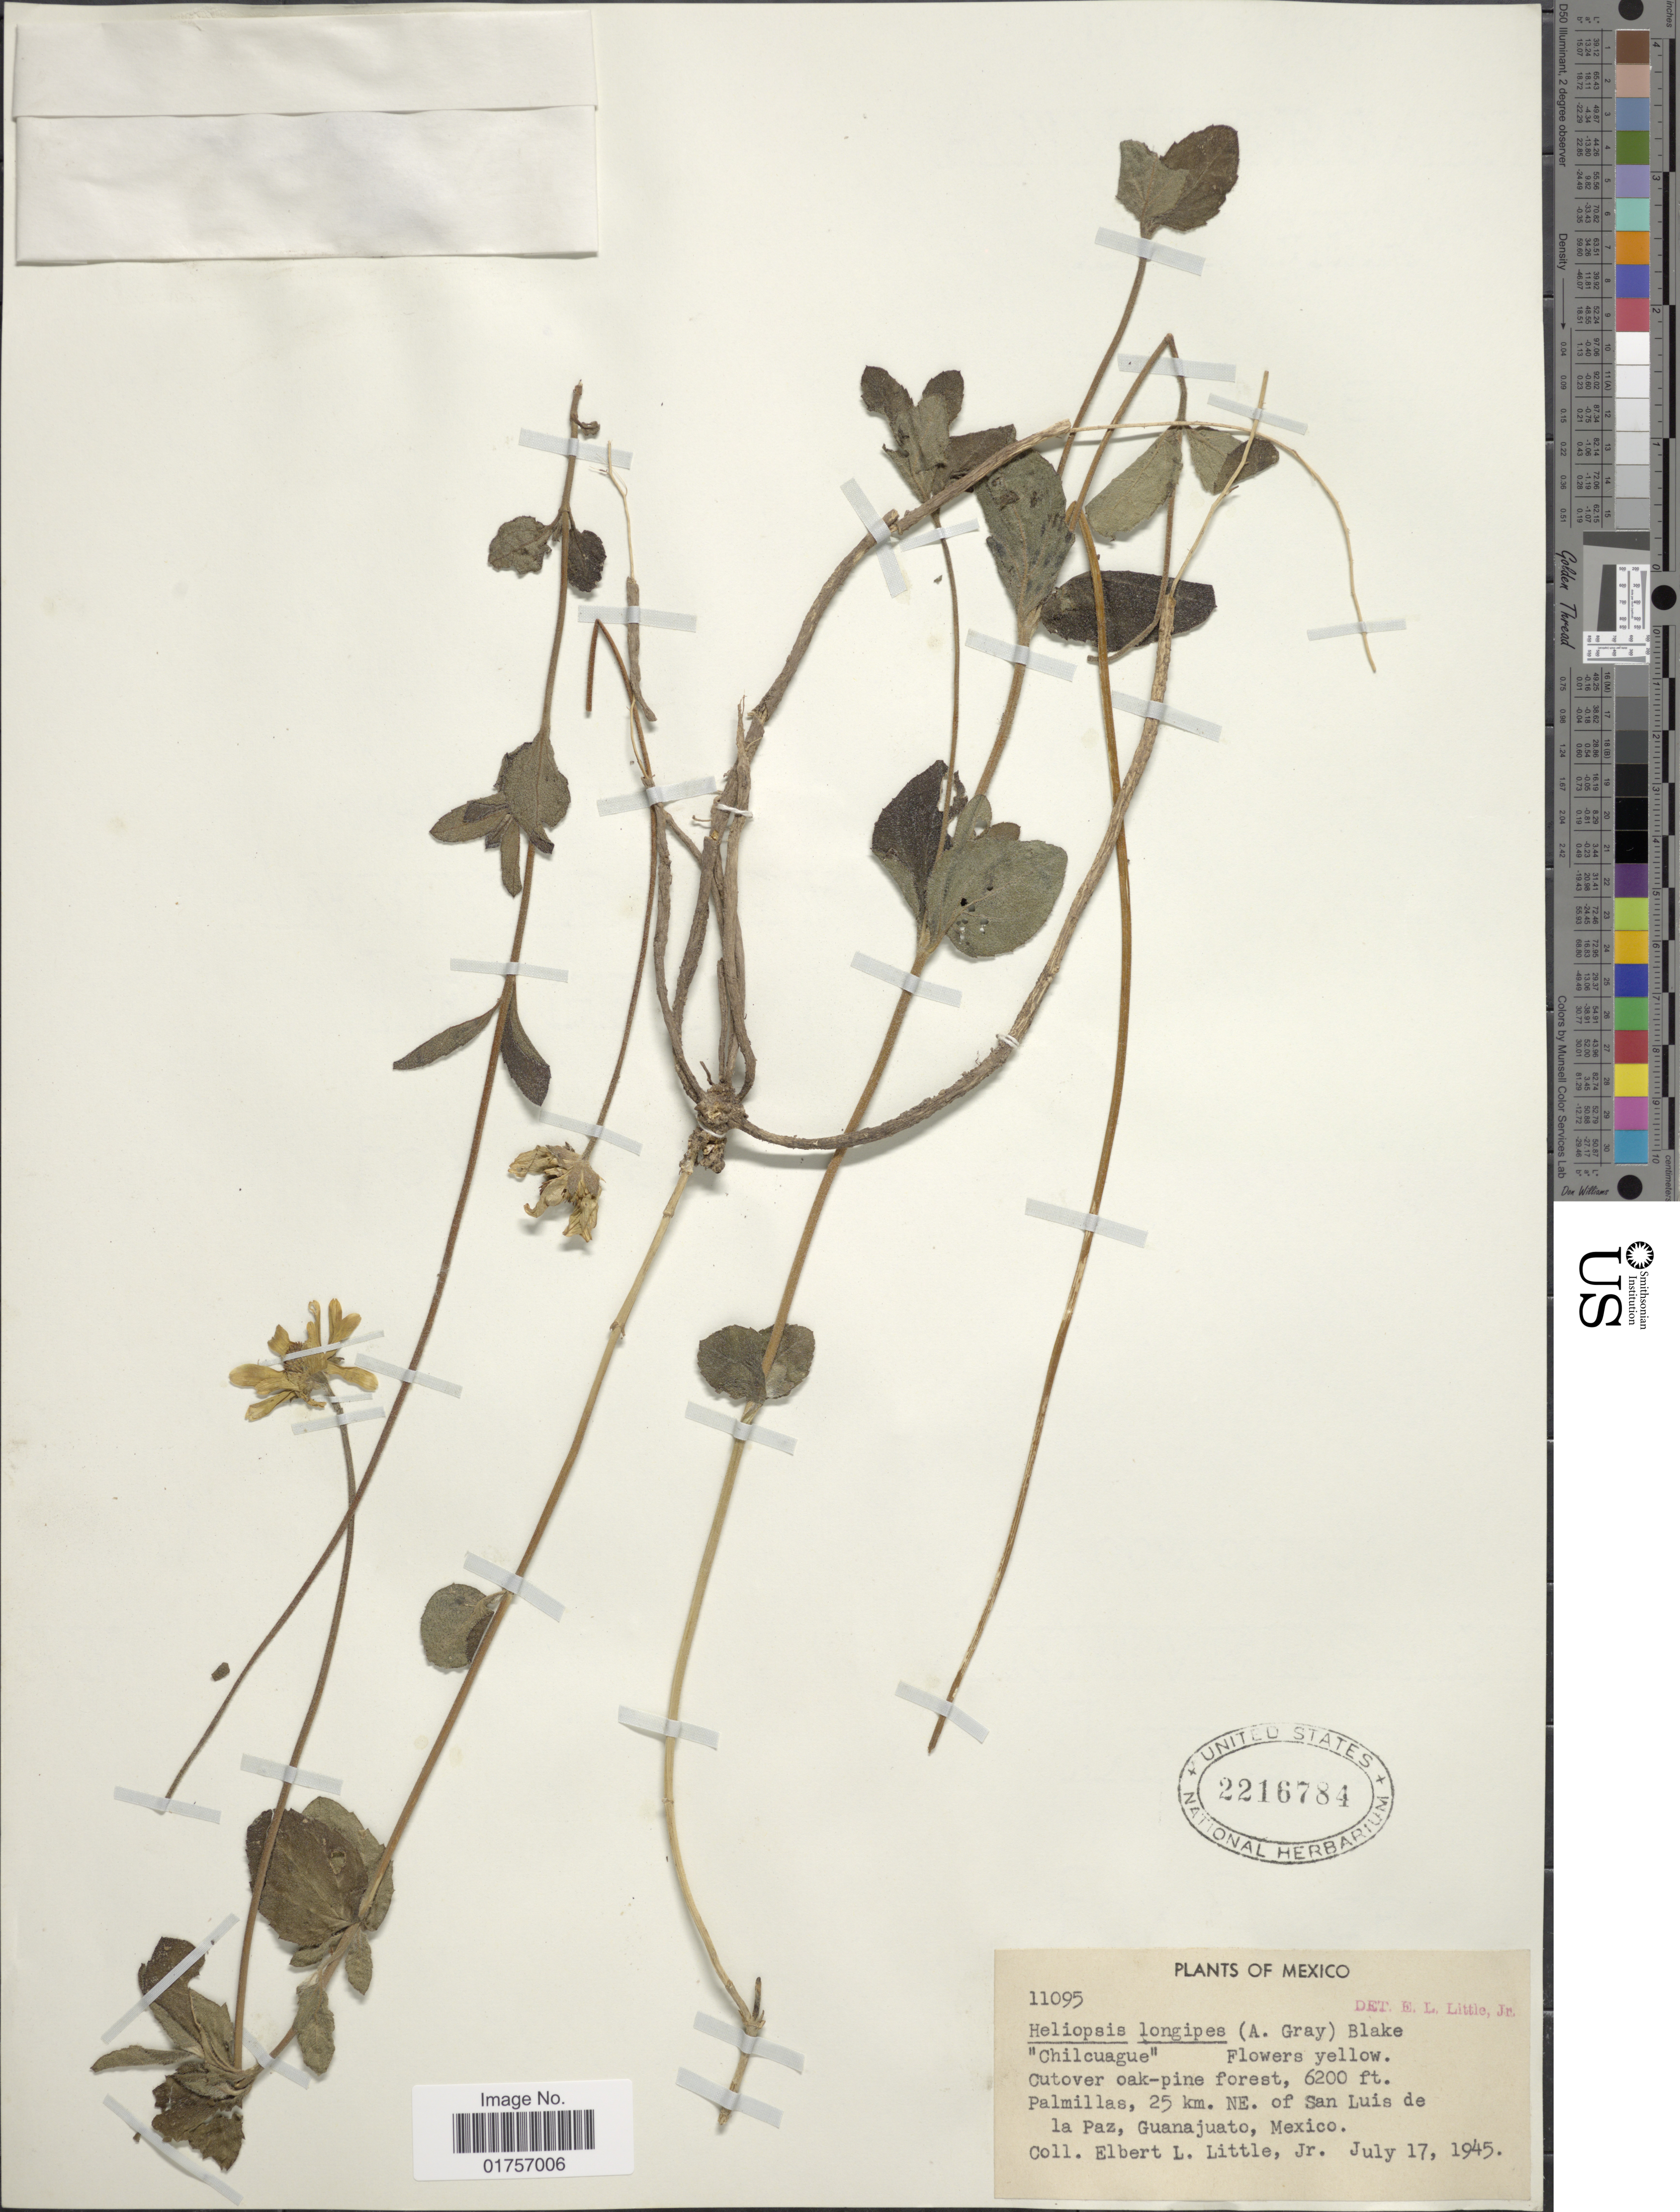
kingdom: Plantae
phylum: Tracheophyta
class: Magnoliopsida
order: Asterales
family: Asteraceae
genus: Heliopsis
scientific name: Heliopsis longipes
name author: (A. Gray) S.F. Blake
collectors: E. L. Little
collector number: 11095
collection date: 1945-07-17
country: Mexico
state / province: Guanajuato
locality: Palmillas, 25 km. NE. of San Luis de la Paz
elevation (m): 1890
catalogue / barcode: US 2216784